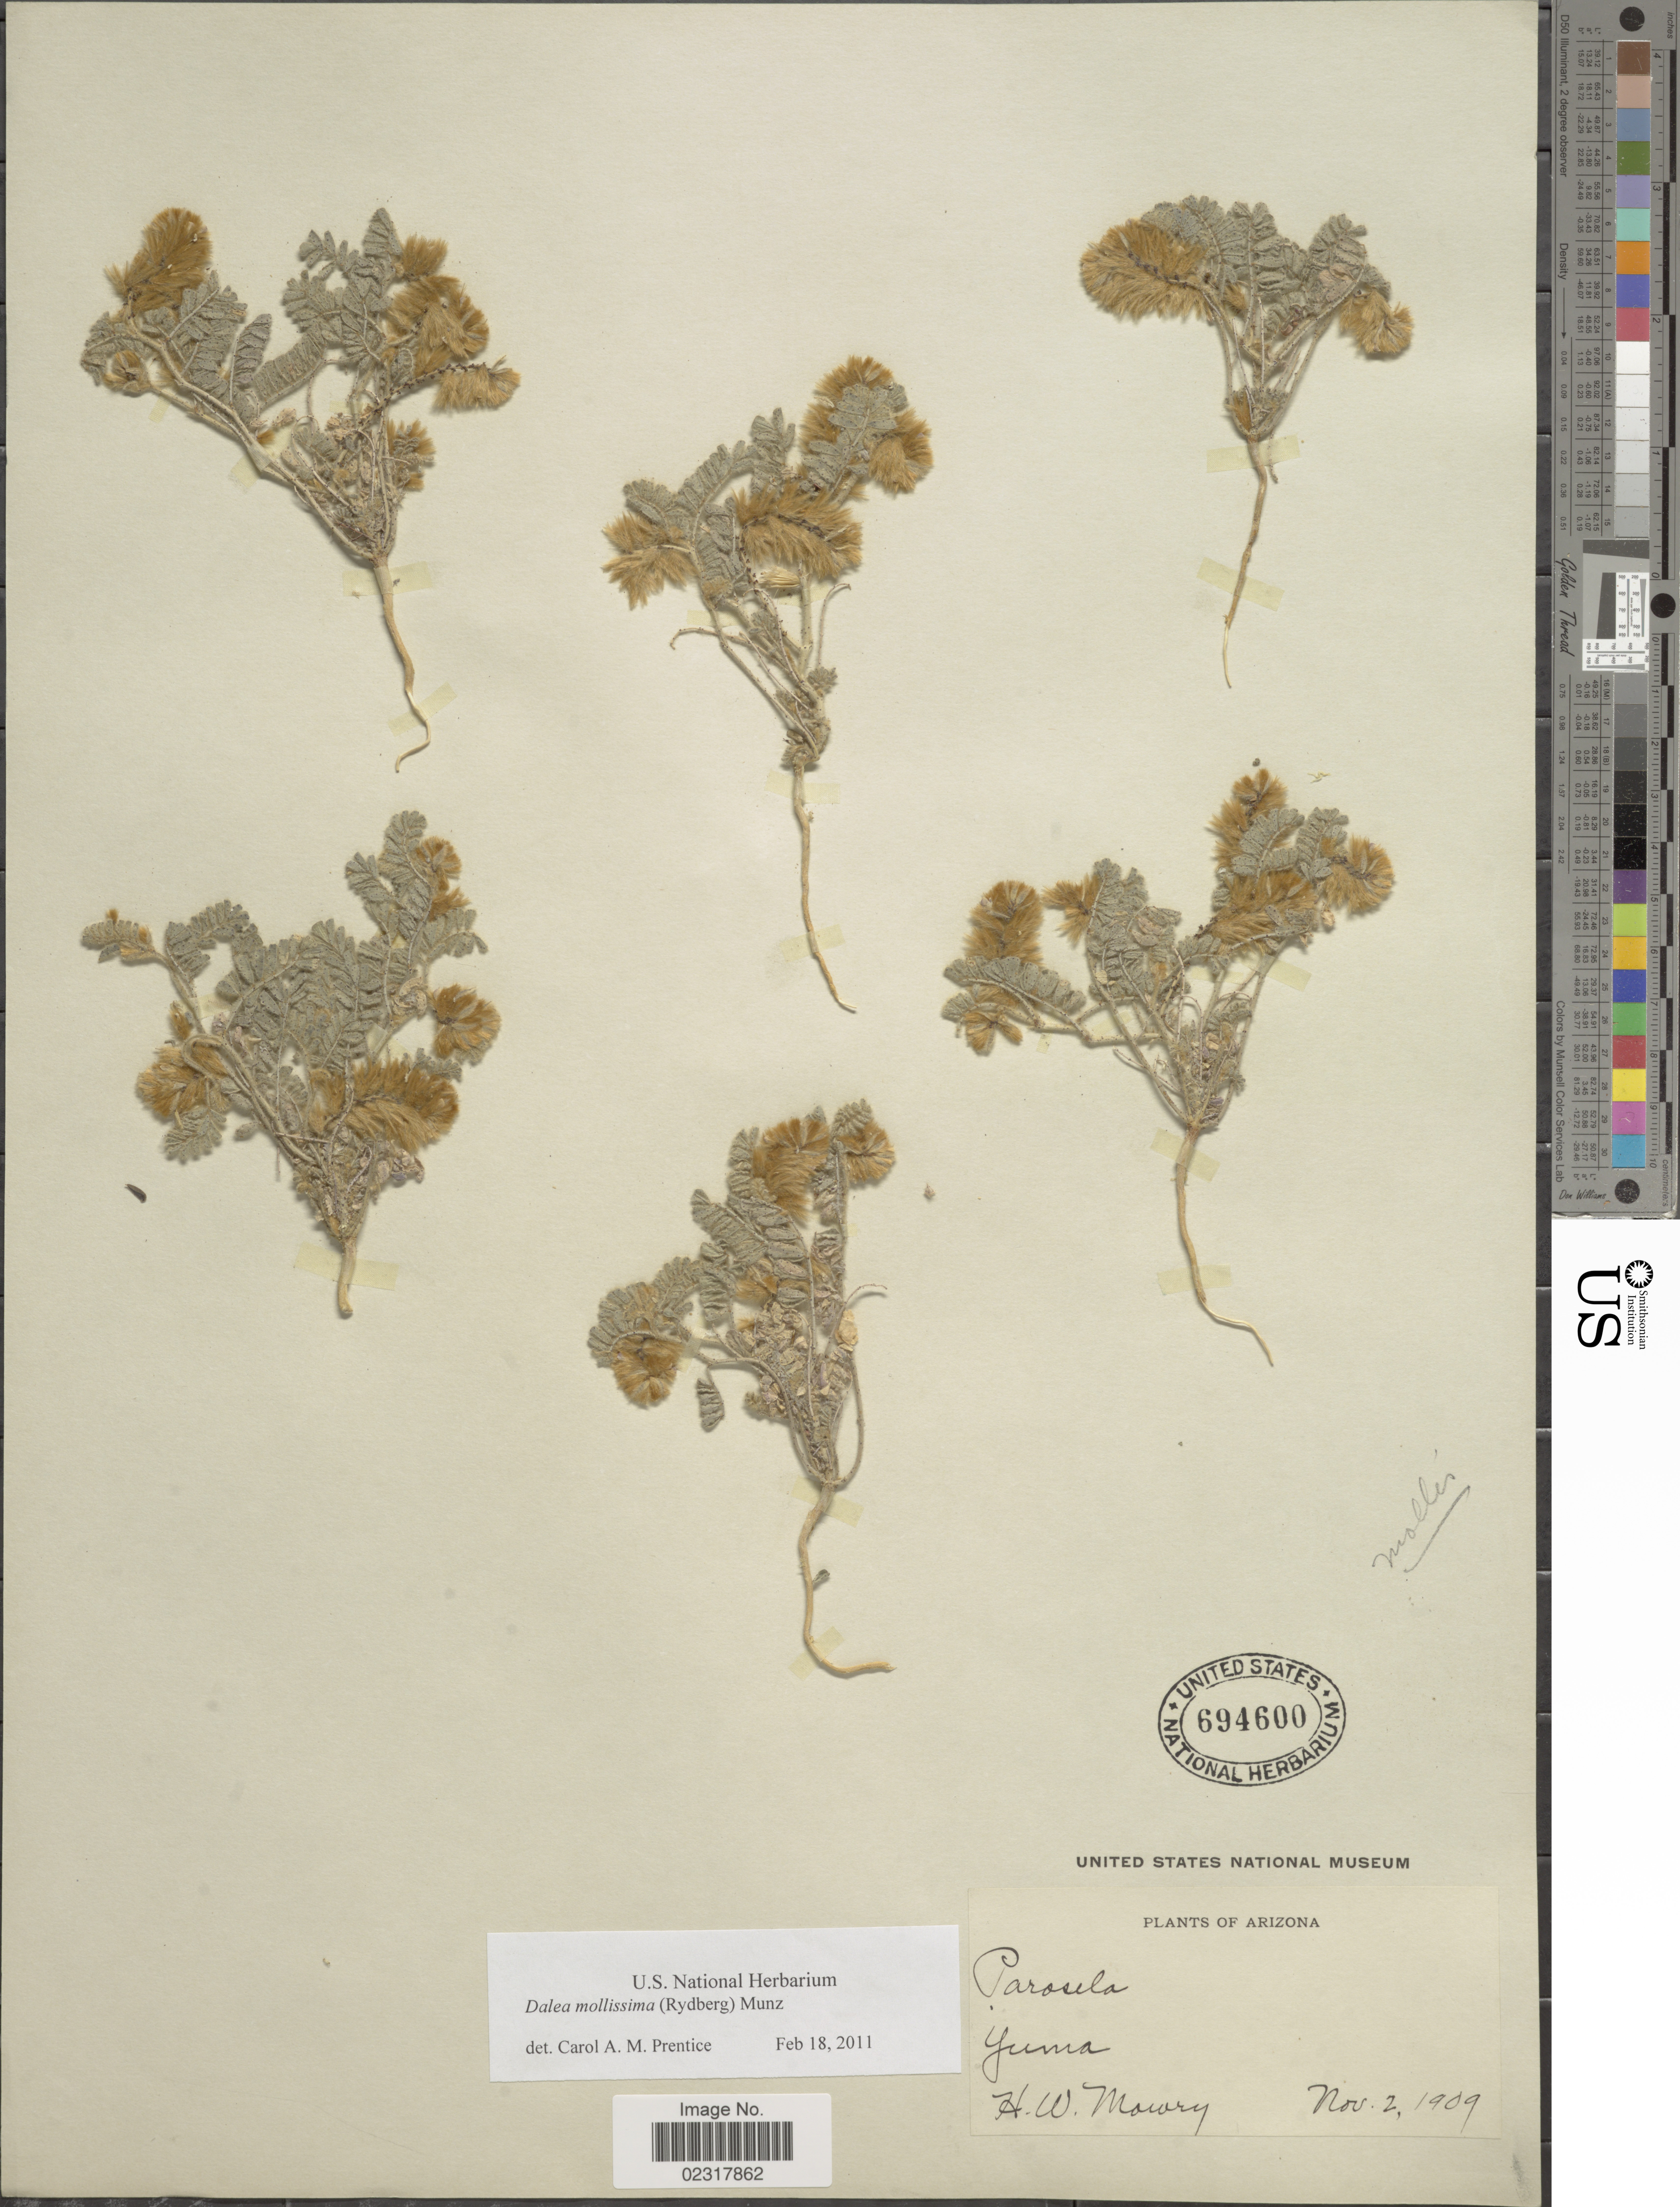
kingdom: Plantae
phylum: Tracheophyta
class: Magnoliopsida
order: Fabales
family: Fabaceae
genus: Dalea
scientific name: Dalea mollissima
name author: (Rydb.) Munz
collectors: H. Mowry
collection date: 1909-11-02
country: United States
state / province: Arizona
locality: Yuma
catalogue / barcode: US 694600